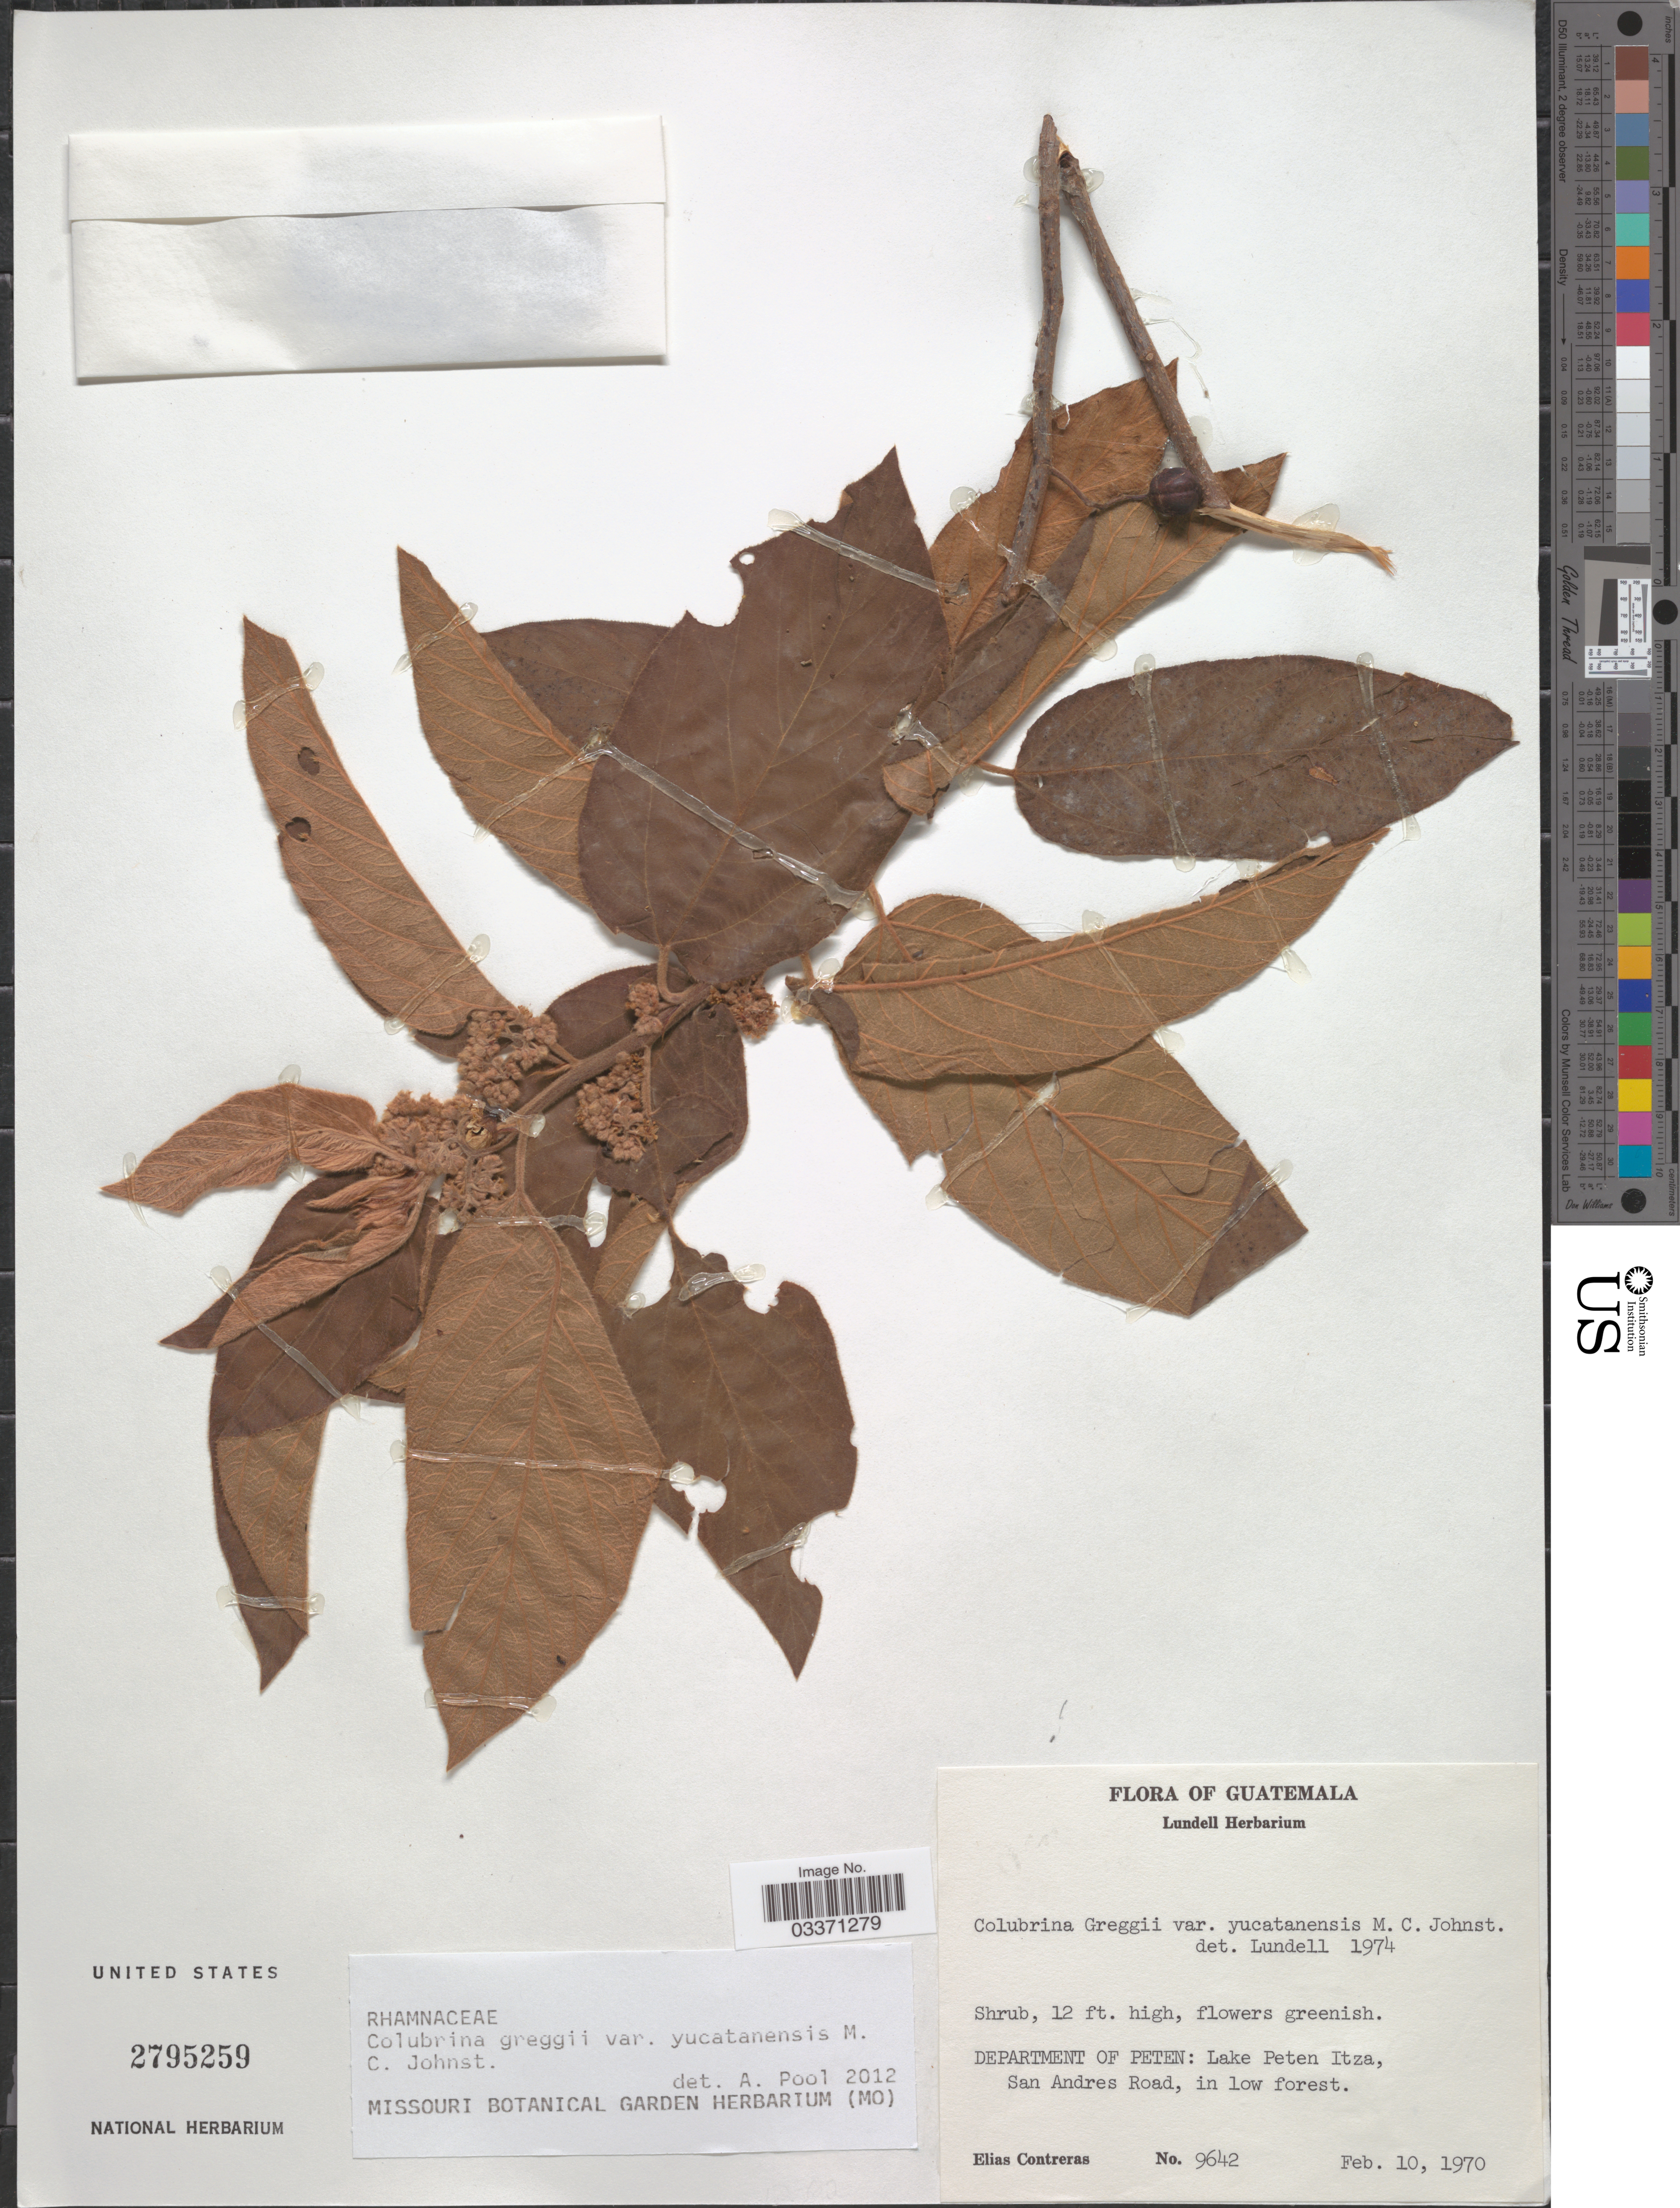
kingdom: Plantae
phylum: Tracheophyta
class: Magnoliopsida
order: Rosales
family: Rhamnaceae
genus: Colubrina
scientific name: Colubrina greggii var. yucatanensis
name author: M.C. Johnst.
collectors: E. Contreras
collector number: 9642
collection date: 1970-02-10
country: Guatemala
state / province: El Petén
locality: Department of Peten: Lake Peten Itza, San Andres Road, in low forest.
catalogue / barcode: US 2795259